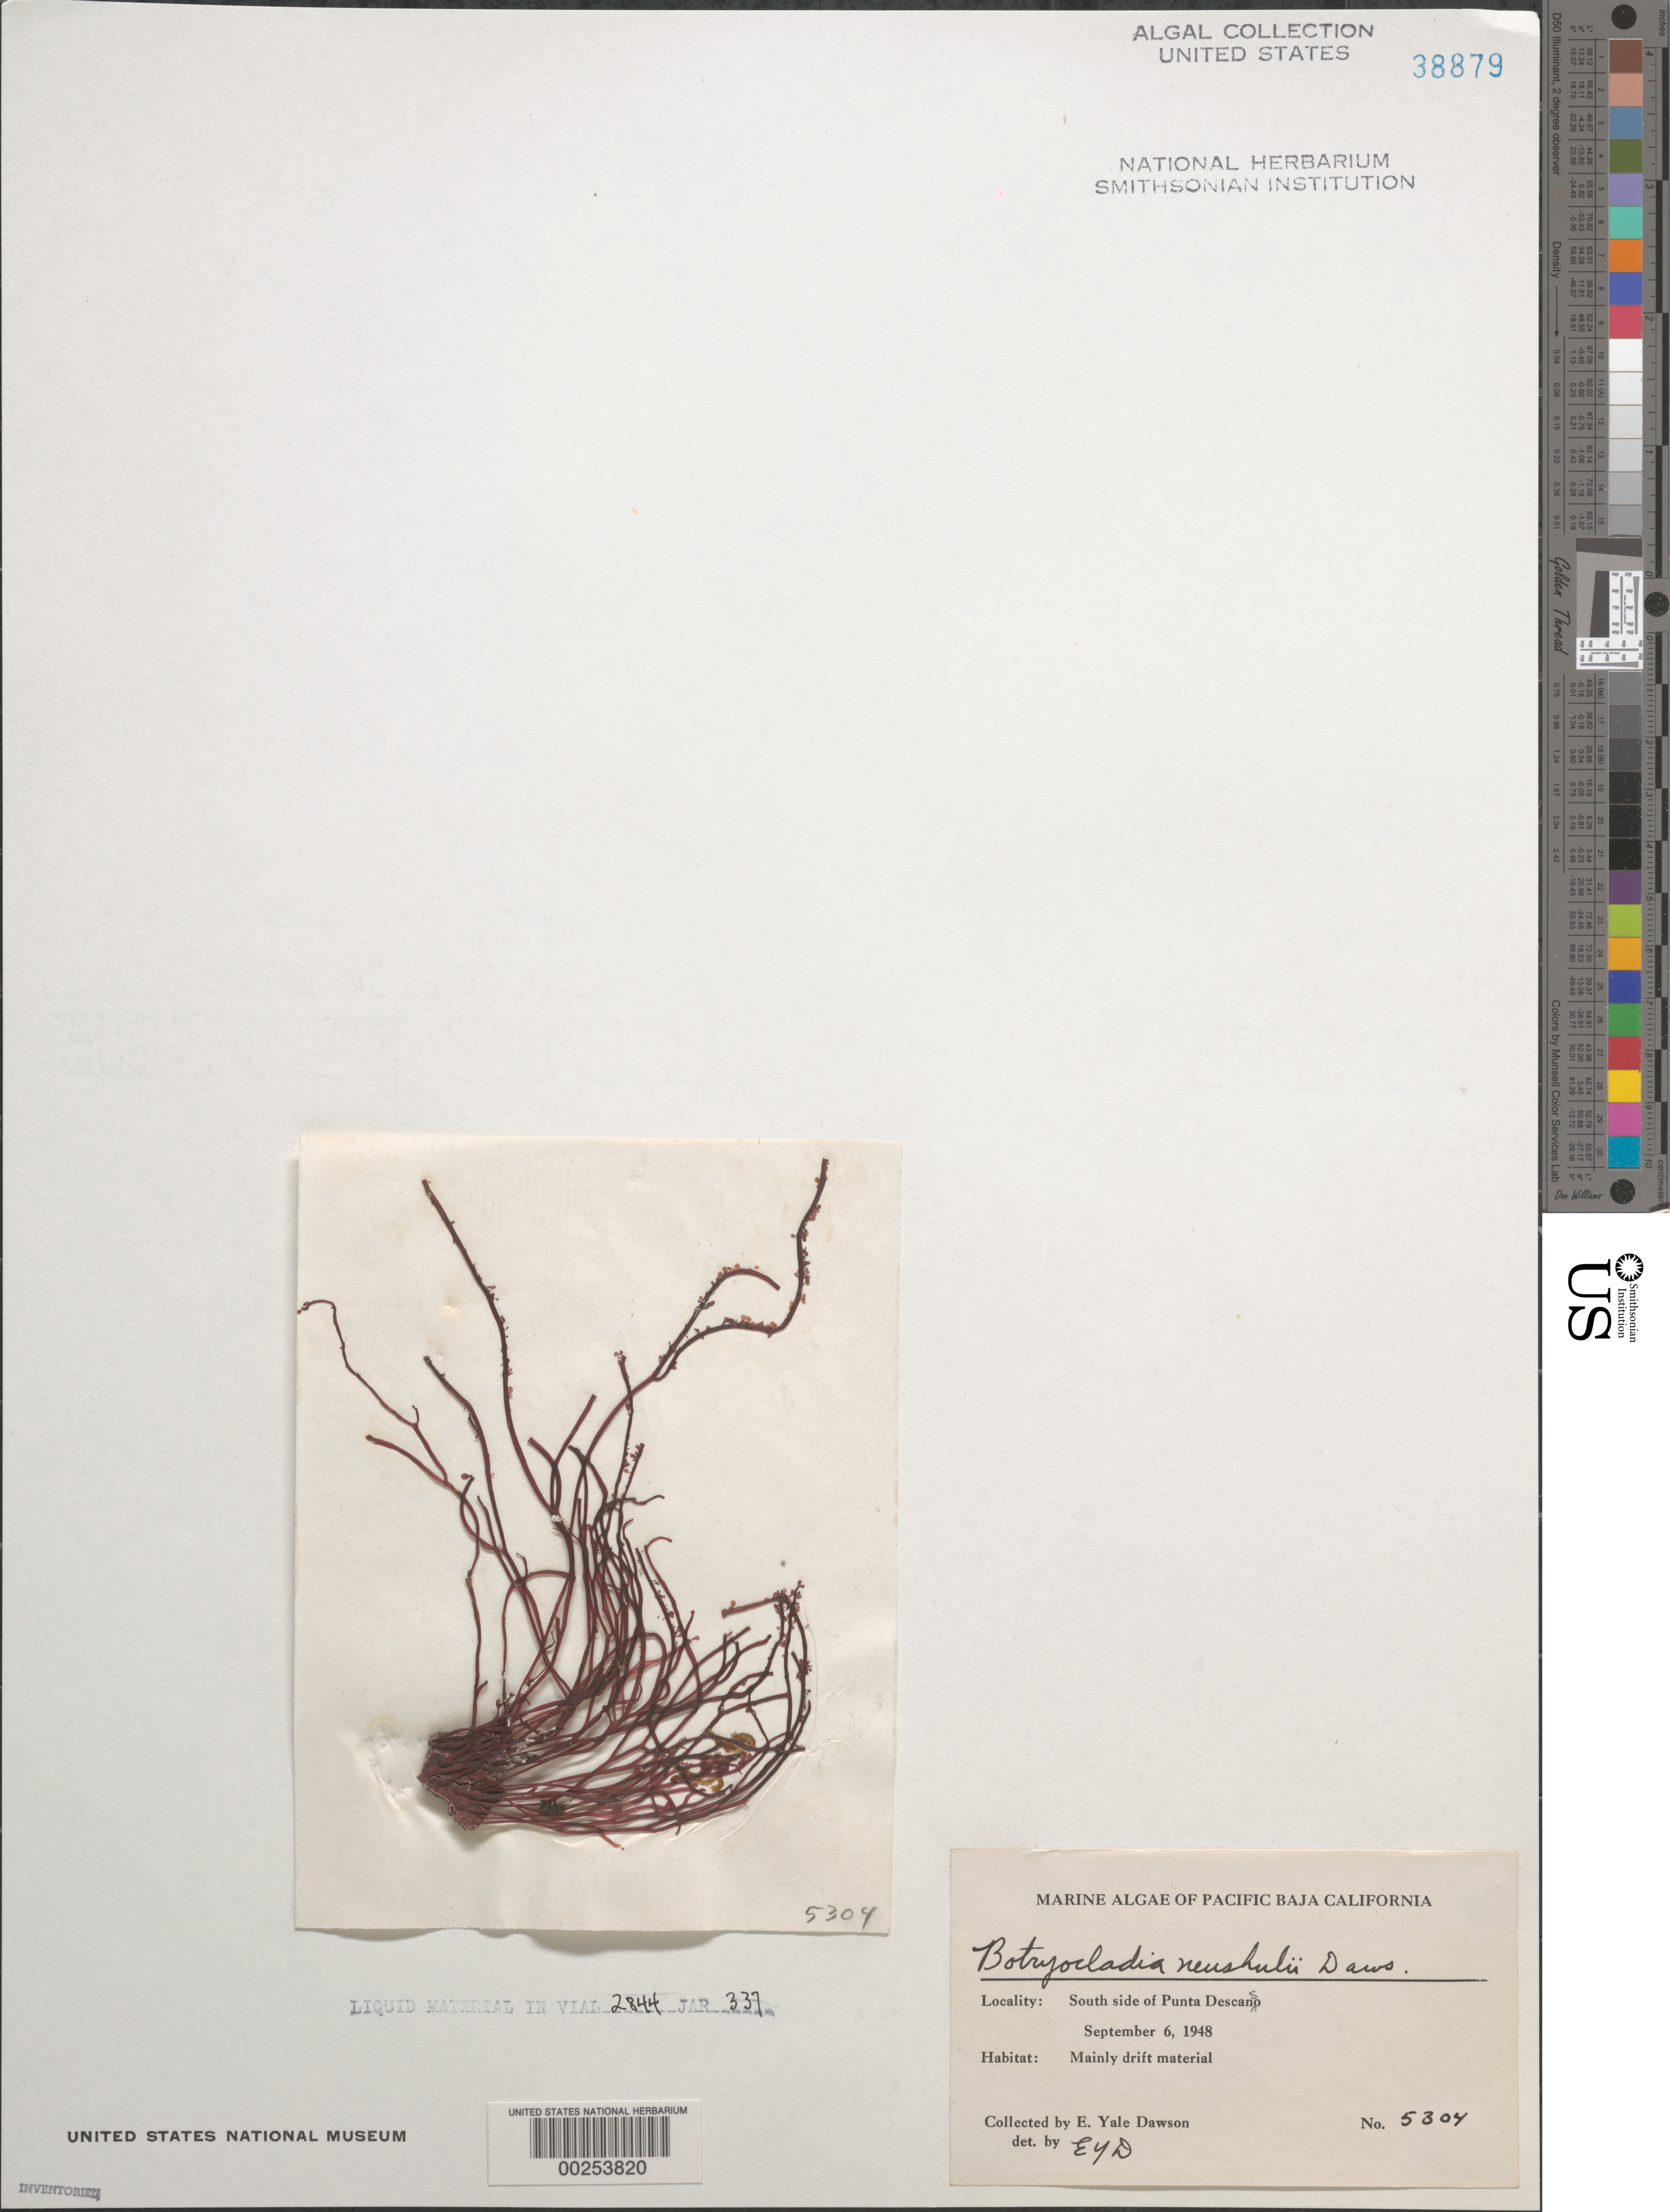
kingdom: Plantae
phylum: Rhodophyta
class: Florideophyceae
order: Rhodymeniales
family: Rhodymeniaceae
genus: Botryocladia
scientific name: Botryocladia neushulii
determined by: Dawson, E. Y.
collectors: E. Y. Dawson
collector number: EYD 5304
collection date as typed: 06 Sep 1948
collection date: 1948-09-06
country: Mexico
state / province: Baja California Norte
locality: South side of Punta Descanso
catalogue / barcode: US 38879